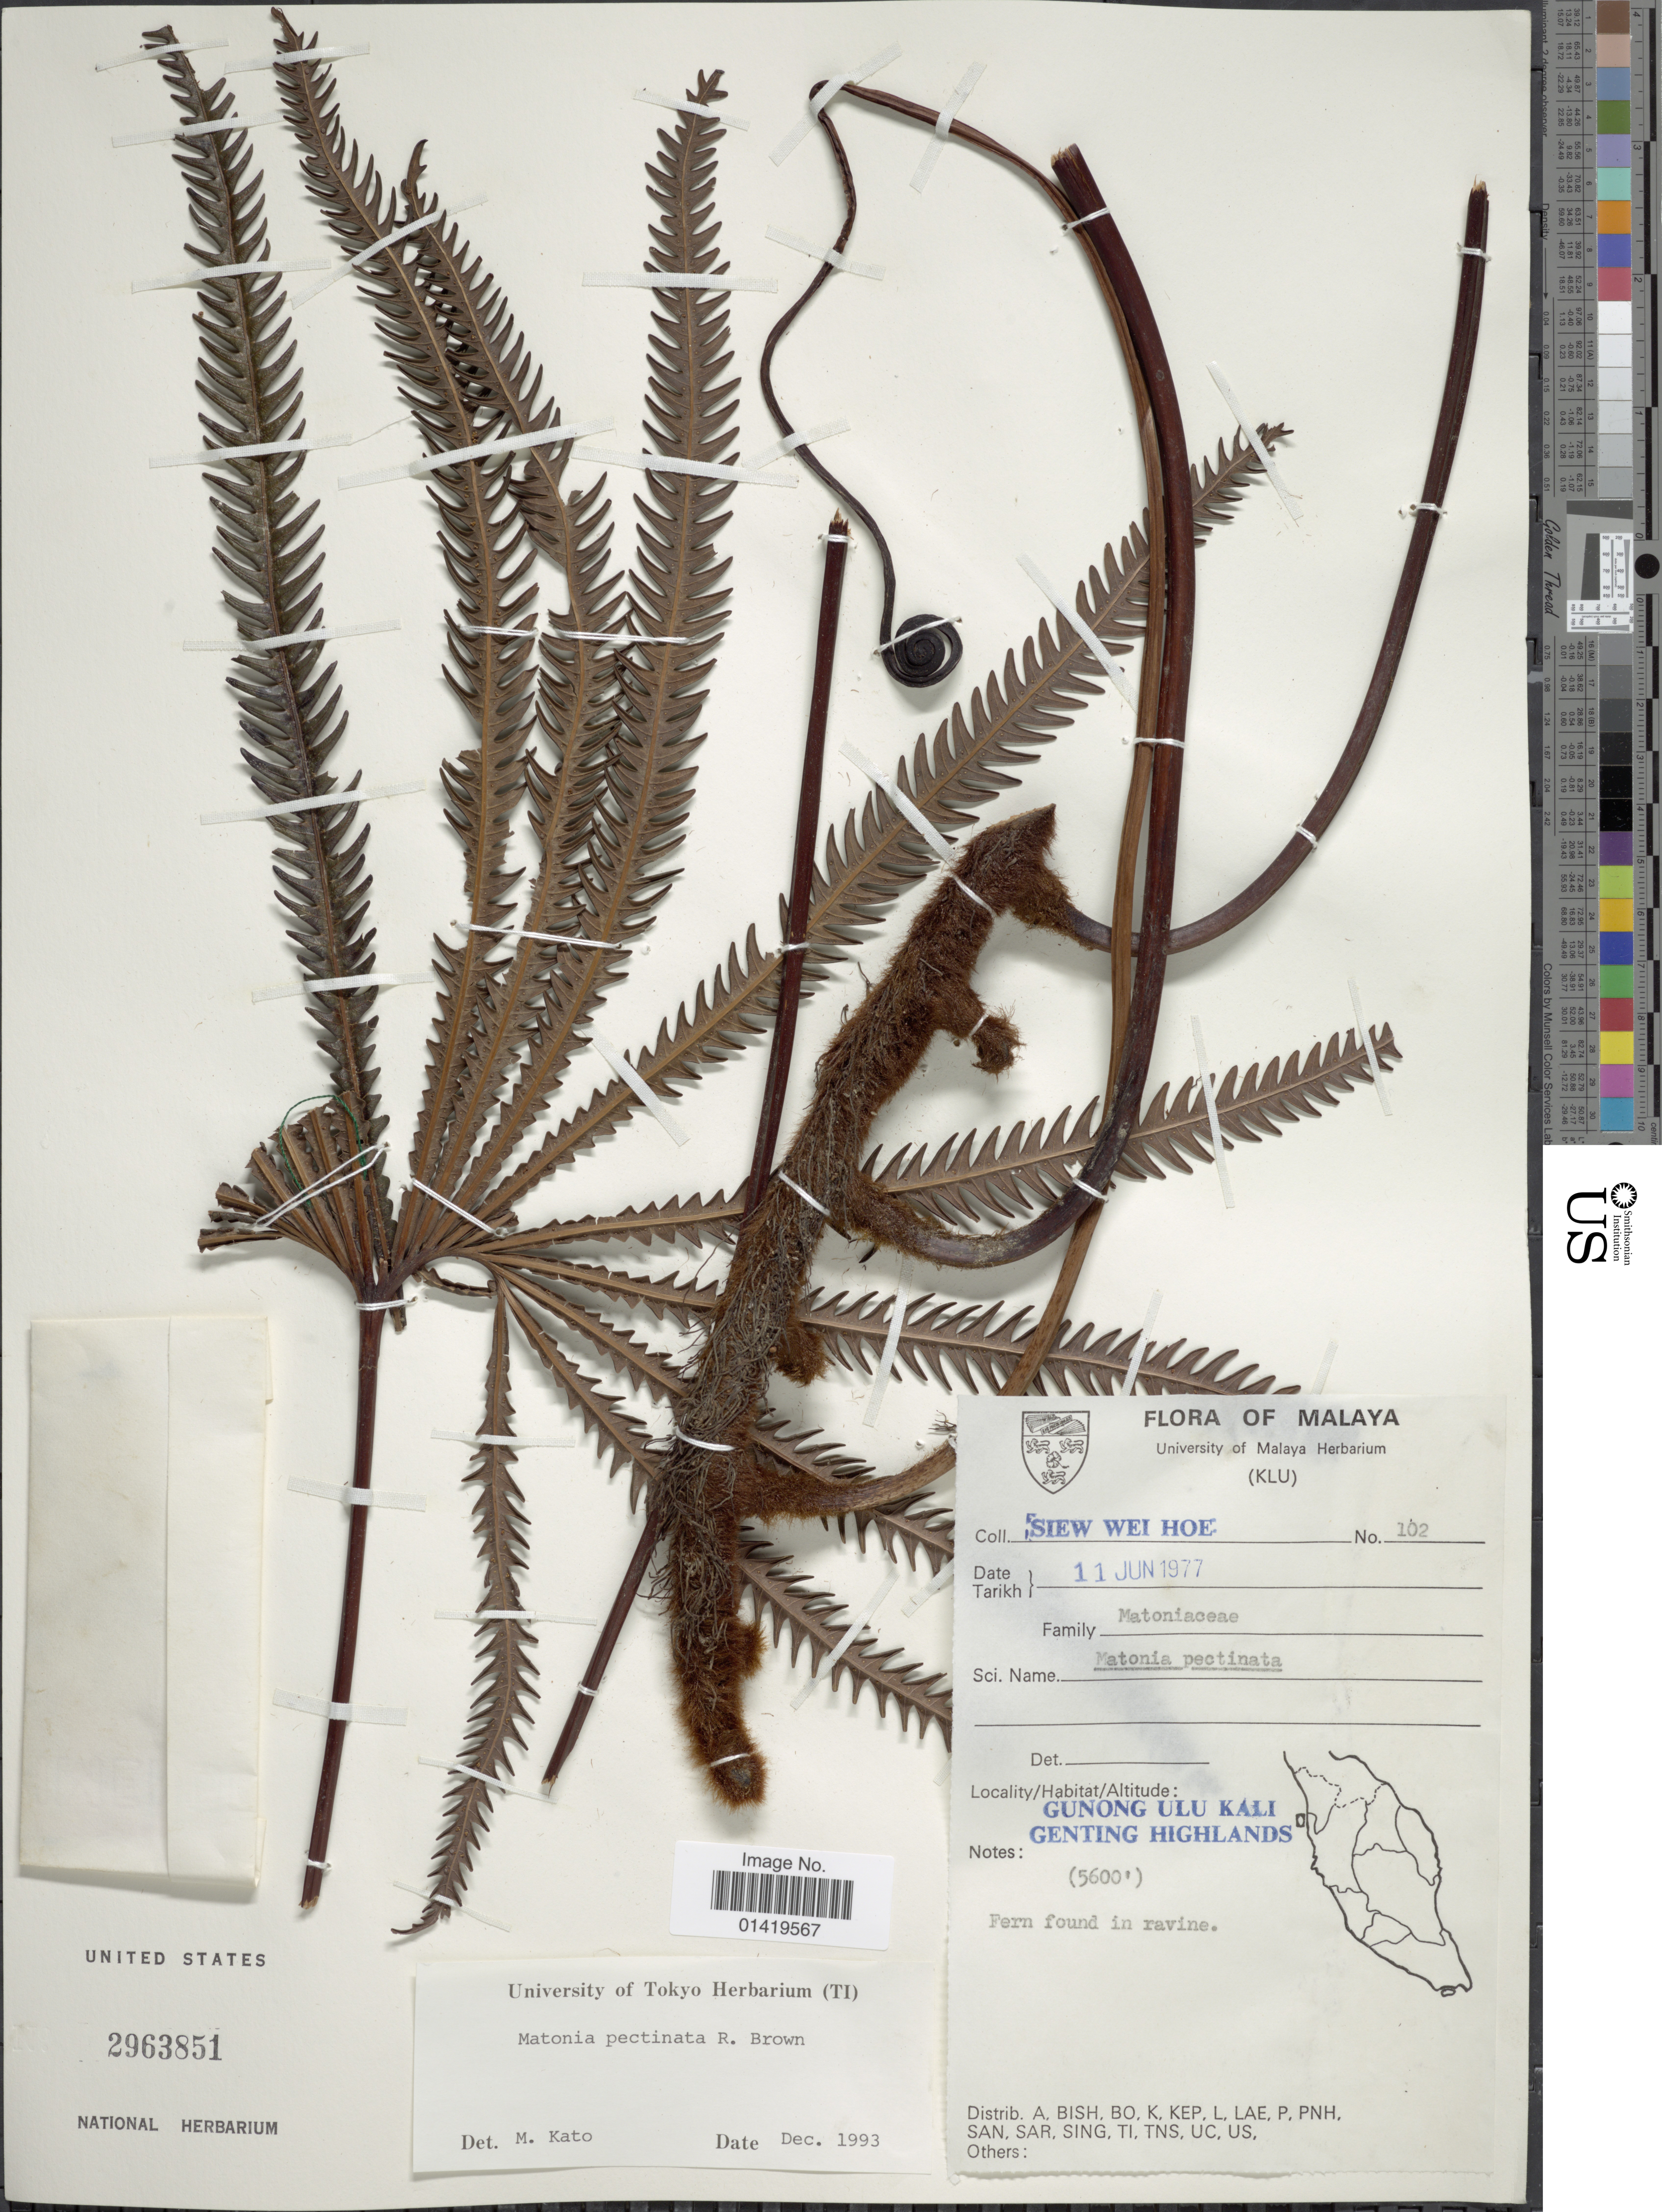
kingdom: Plantae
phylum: Tracheophyta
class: Polypodiopsida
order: Gleicheniales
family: Matoniaceae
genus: Matonia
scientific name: Matonia pectinata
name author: R. Br.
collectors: W. H. Siew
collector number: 102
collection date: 1977-06-11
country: Malaysia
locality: Malaya. Gunong Ulu Kali. Genting Highlands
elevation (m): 1707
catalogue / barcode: US 2963851